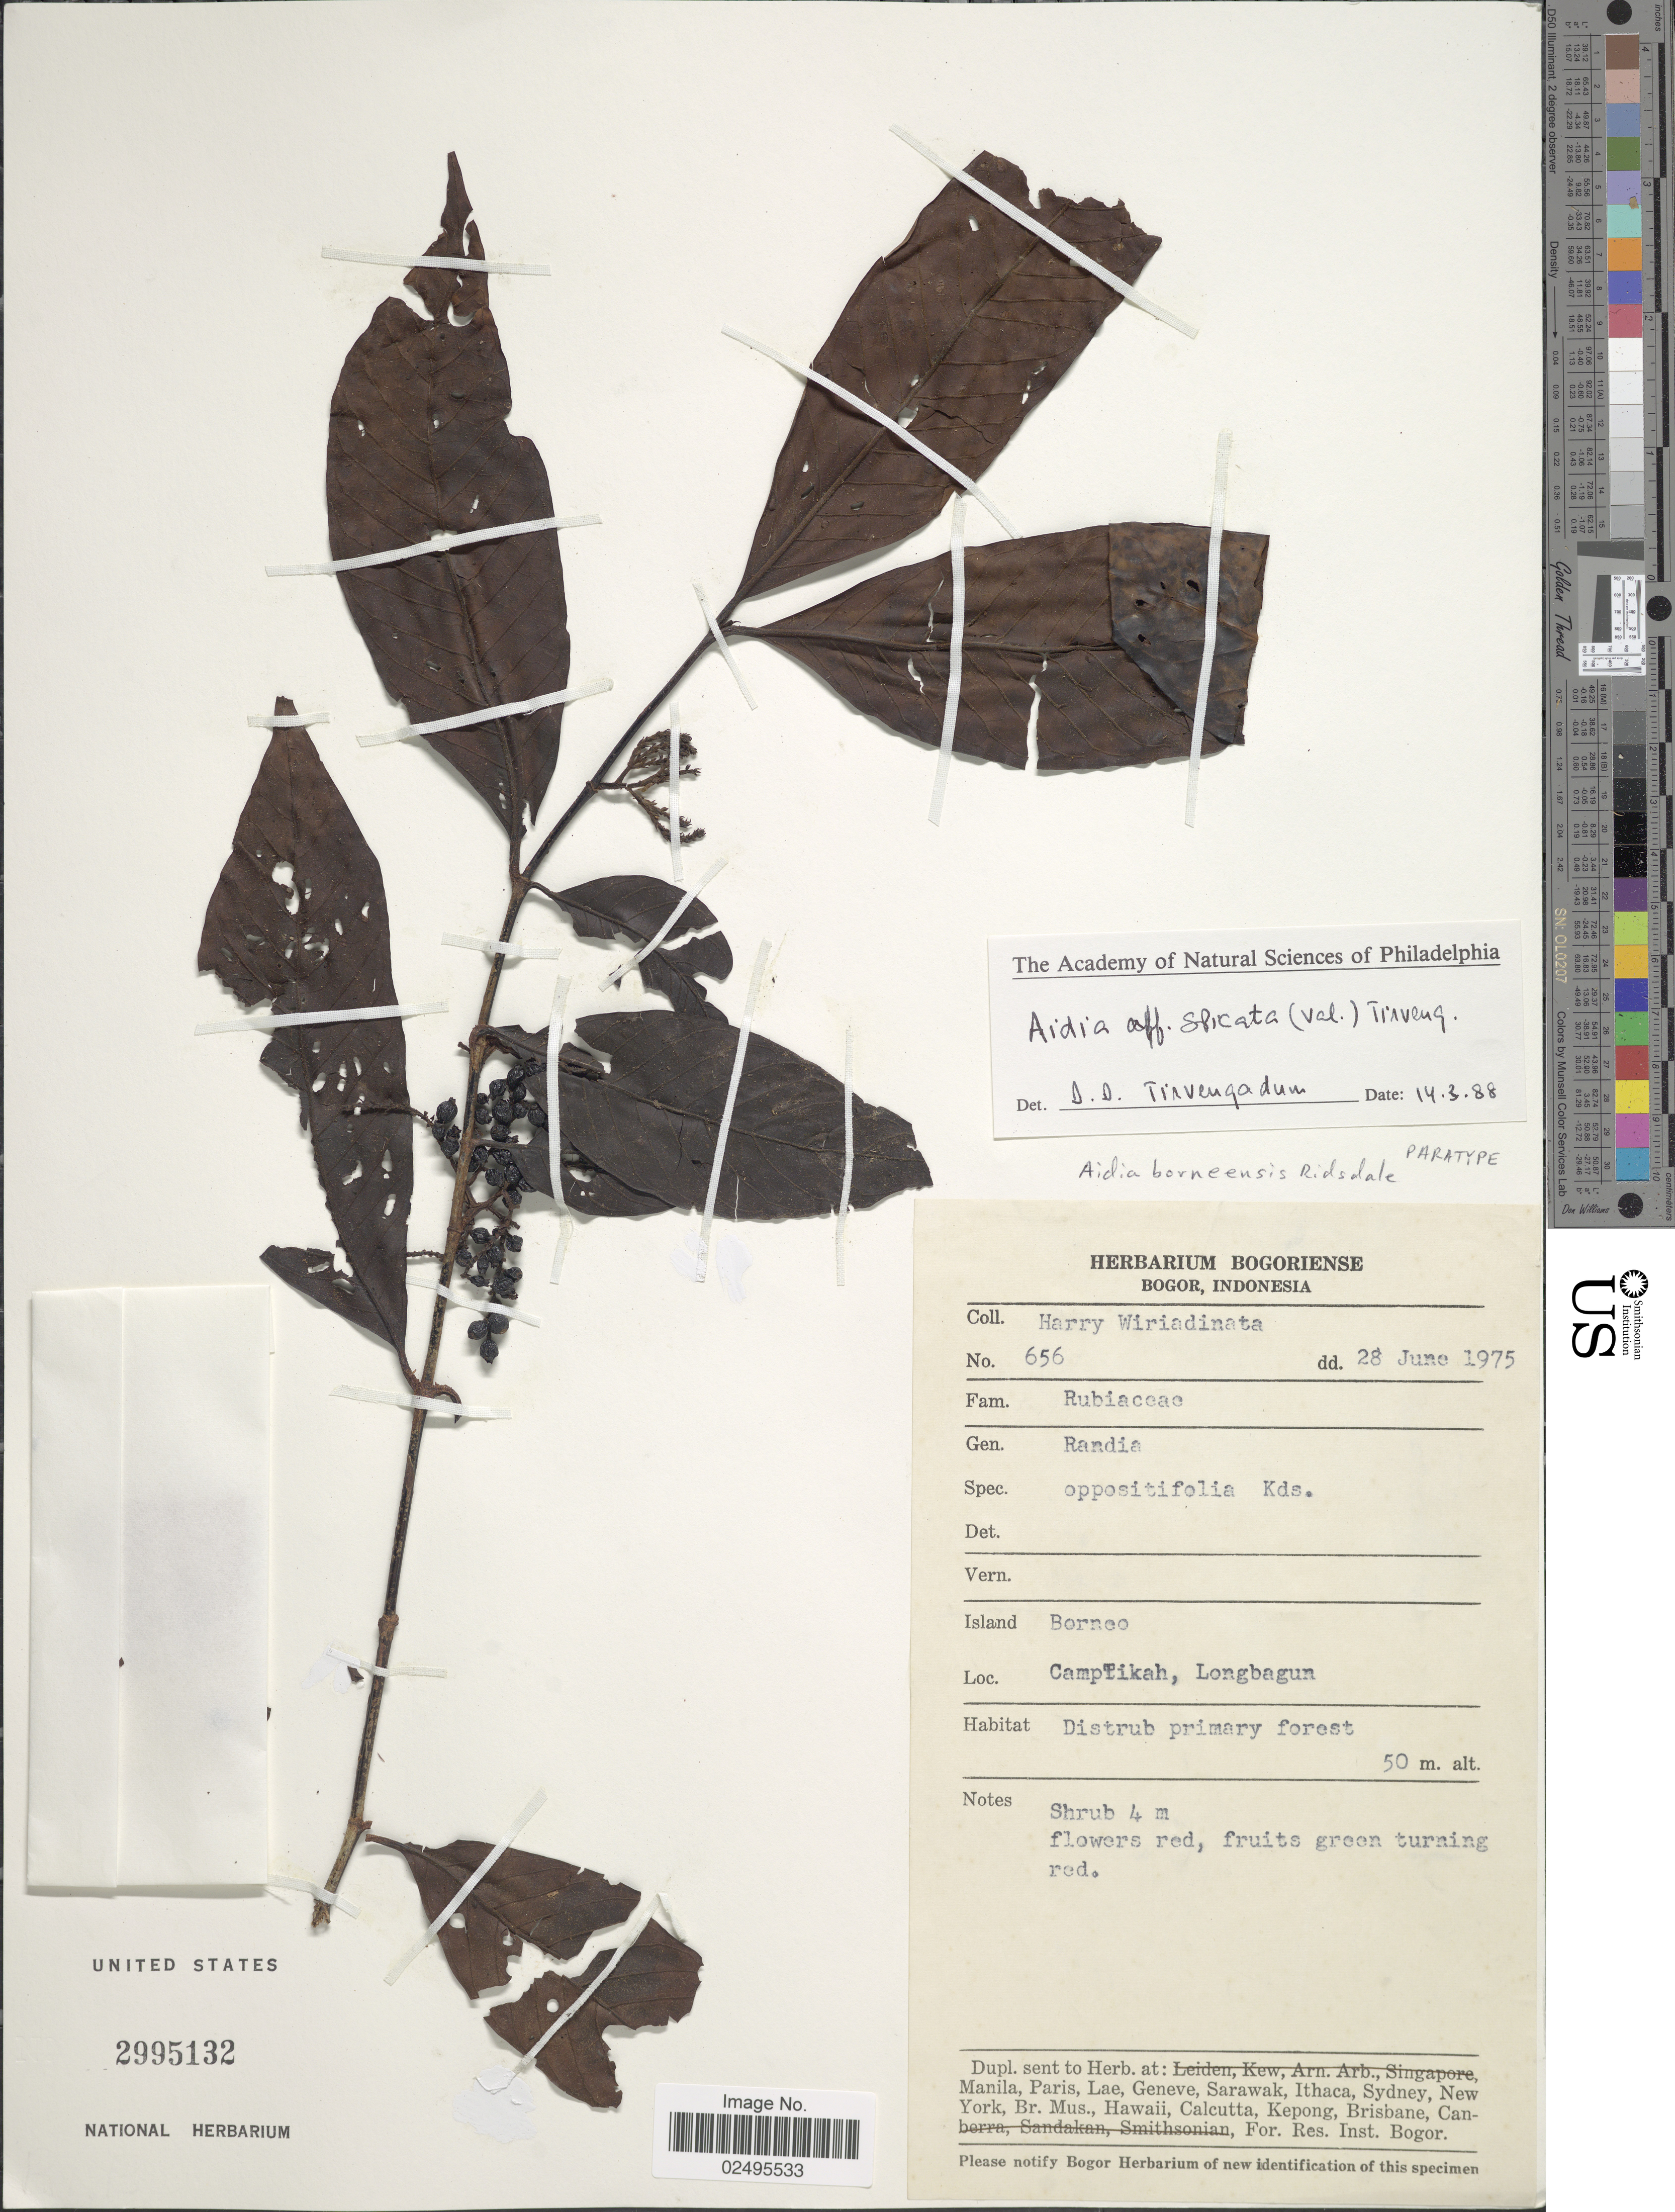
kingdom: Plantae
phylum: Tracheophyta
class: Magnoliopsida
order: Gentianales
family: Rubiaceae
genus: Aidia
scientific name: Aidia borneensis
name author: Ridsdale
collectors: H. Wiriadinata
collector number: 656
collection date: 1975-06-28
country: Indonesia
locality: Island Borneo, Camp Tikah, Longbagun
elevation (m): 50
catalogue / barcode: US 2995132